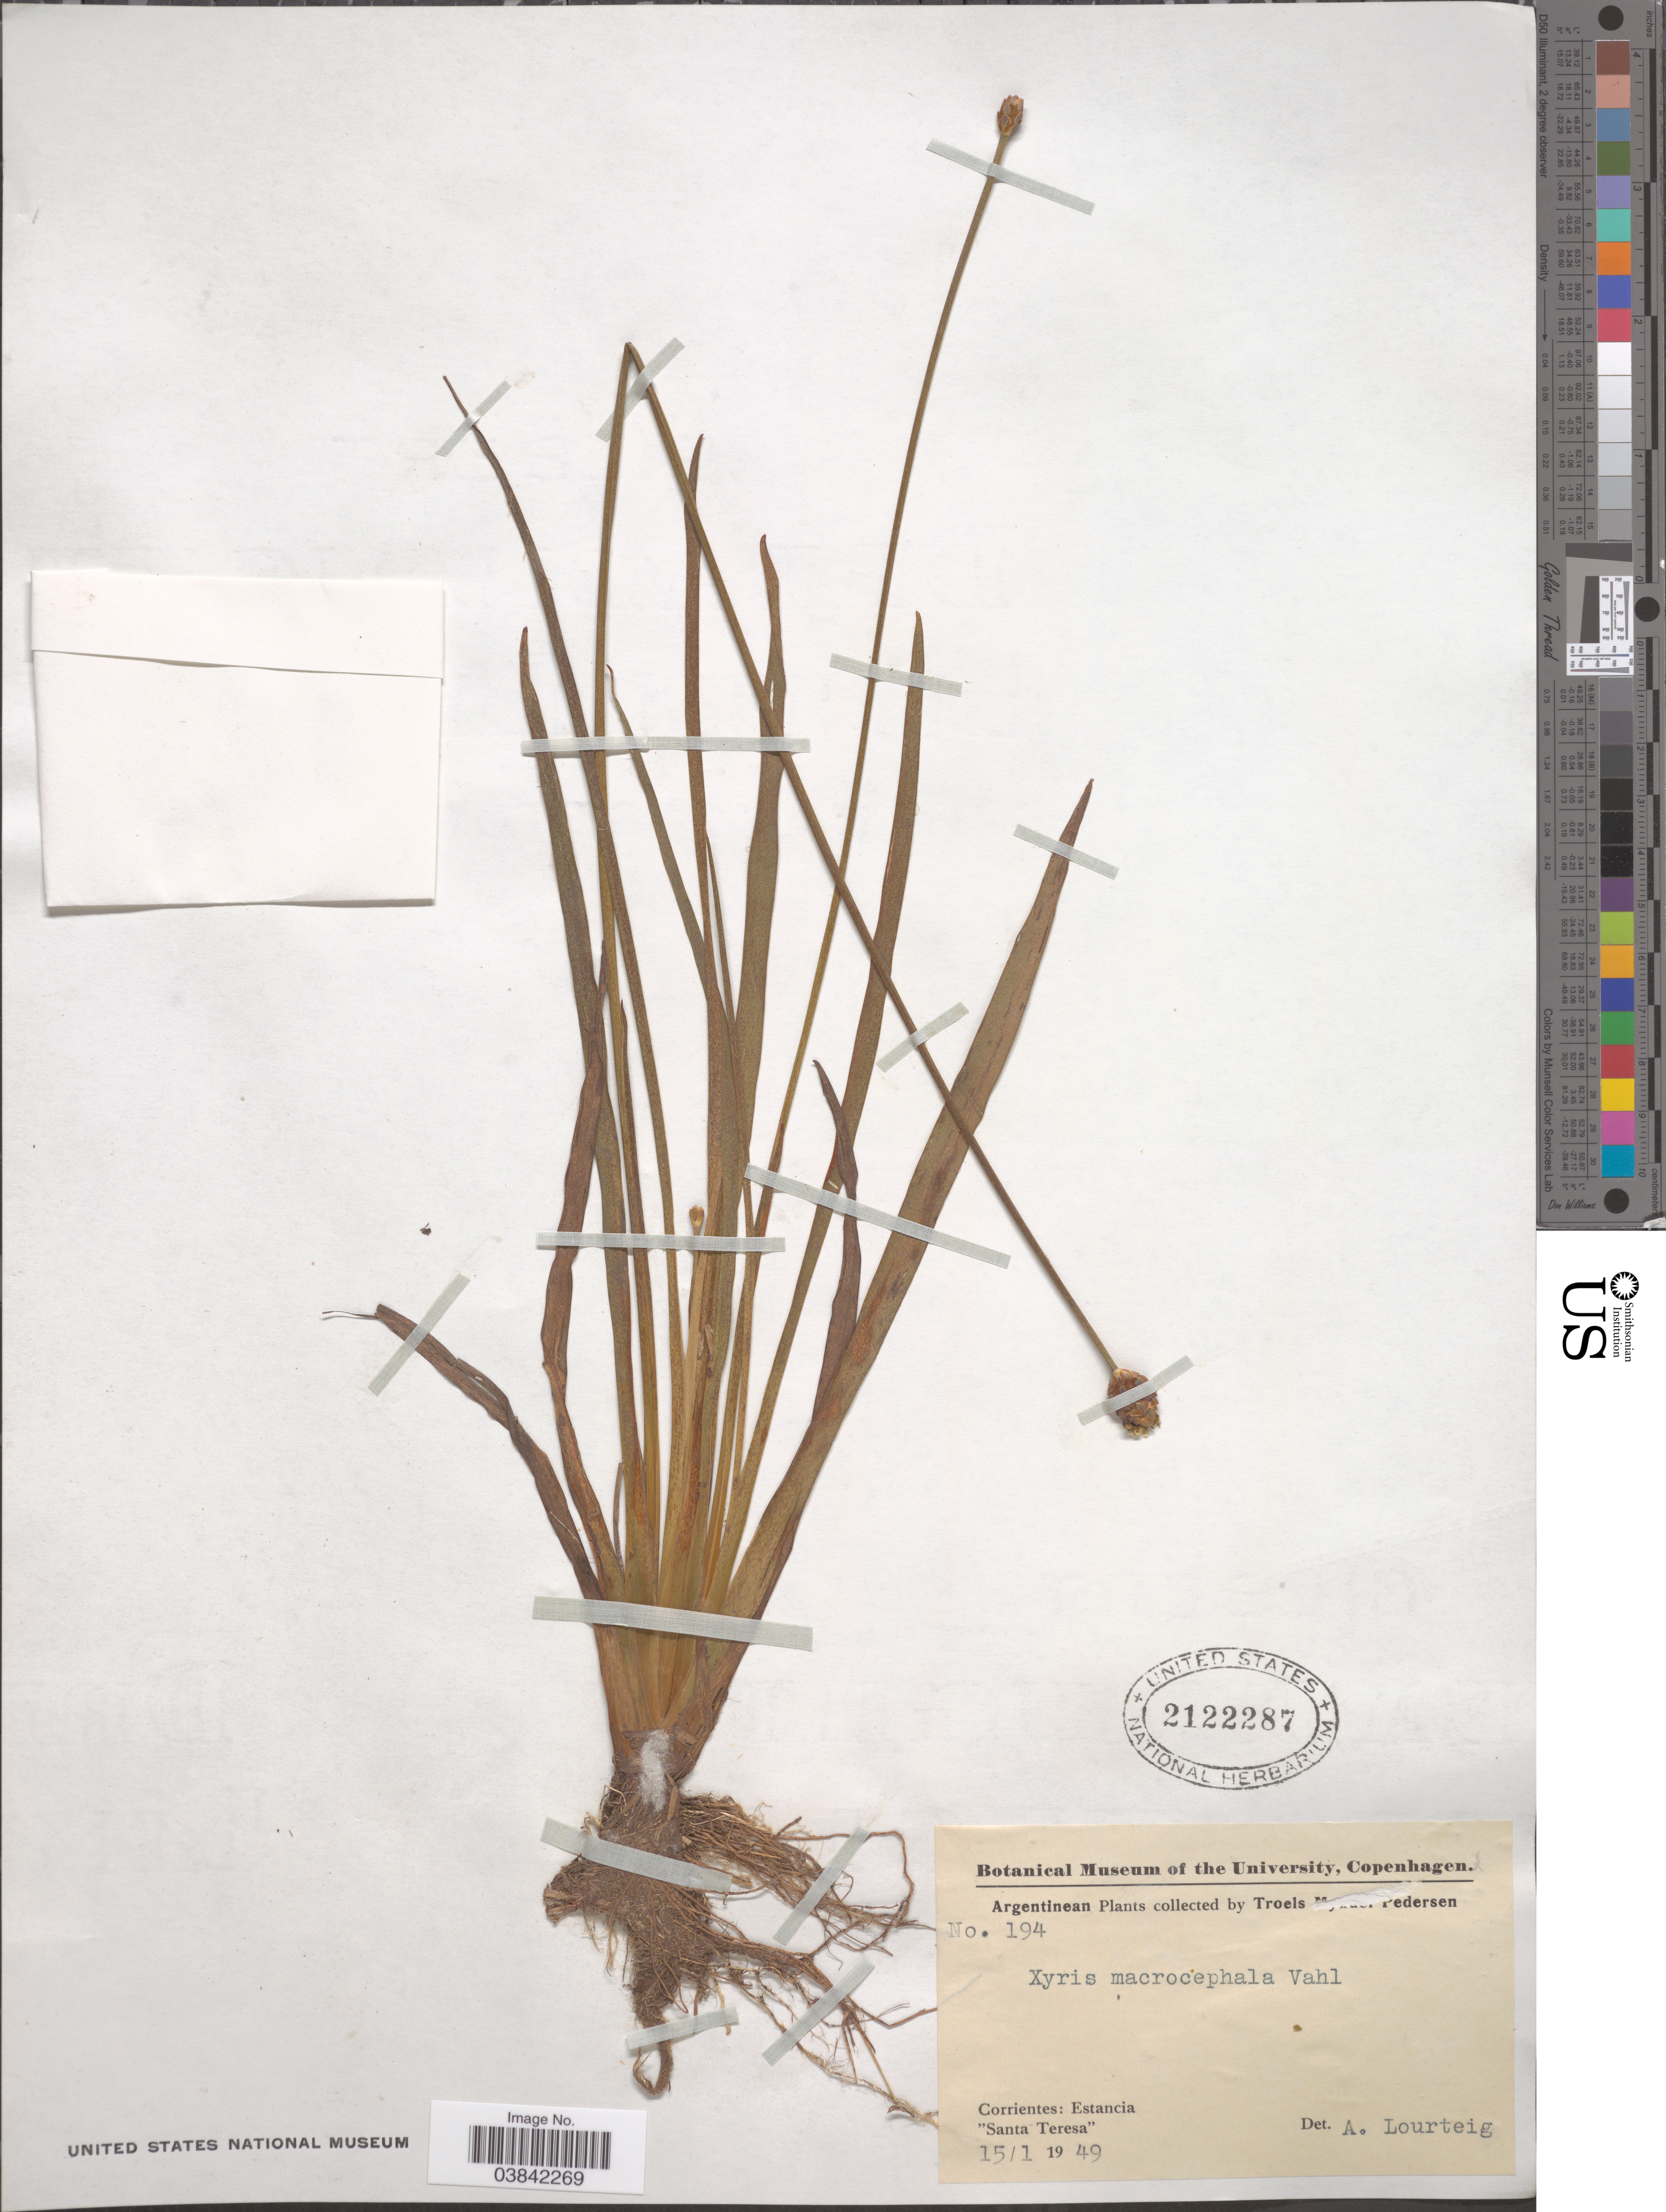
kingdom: Plantae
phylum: Tracheophyta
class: Liliopsida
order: Poales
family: Xyridaceae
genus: Xyris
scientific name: Xyris laxifolia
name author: Mart.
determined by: Kral, Robert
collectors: T. Pederson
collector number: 194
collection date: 1949-01-15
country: Argentina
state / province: Corrientes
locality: Estancia. "Santa Teresa".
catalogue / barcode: US 2122287